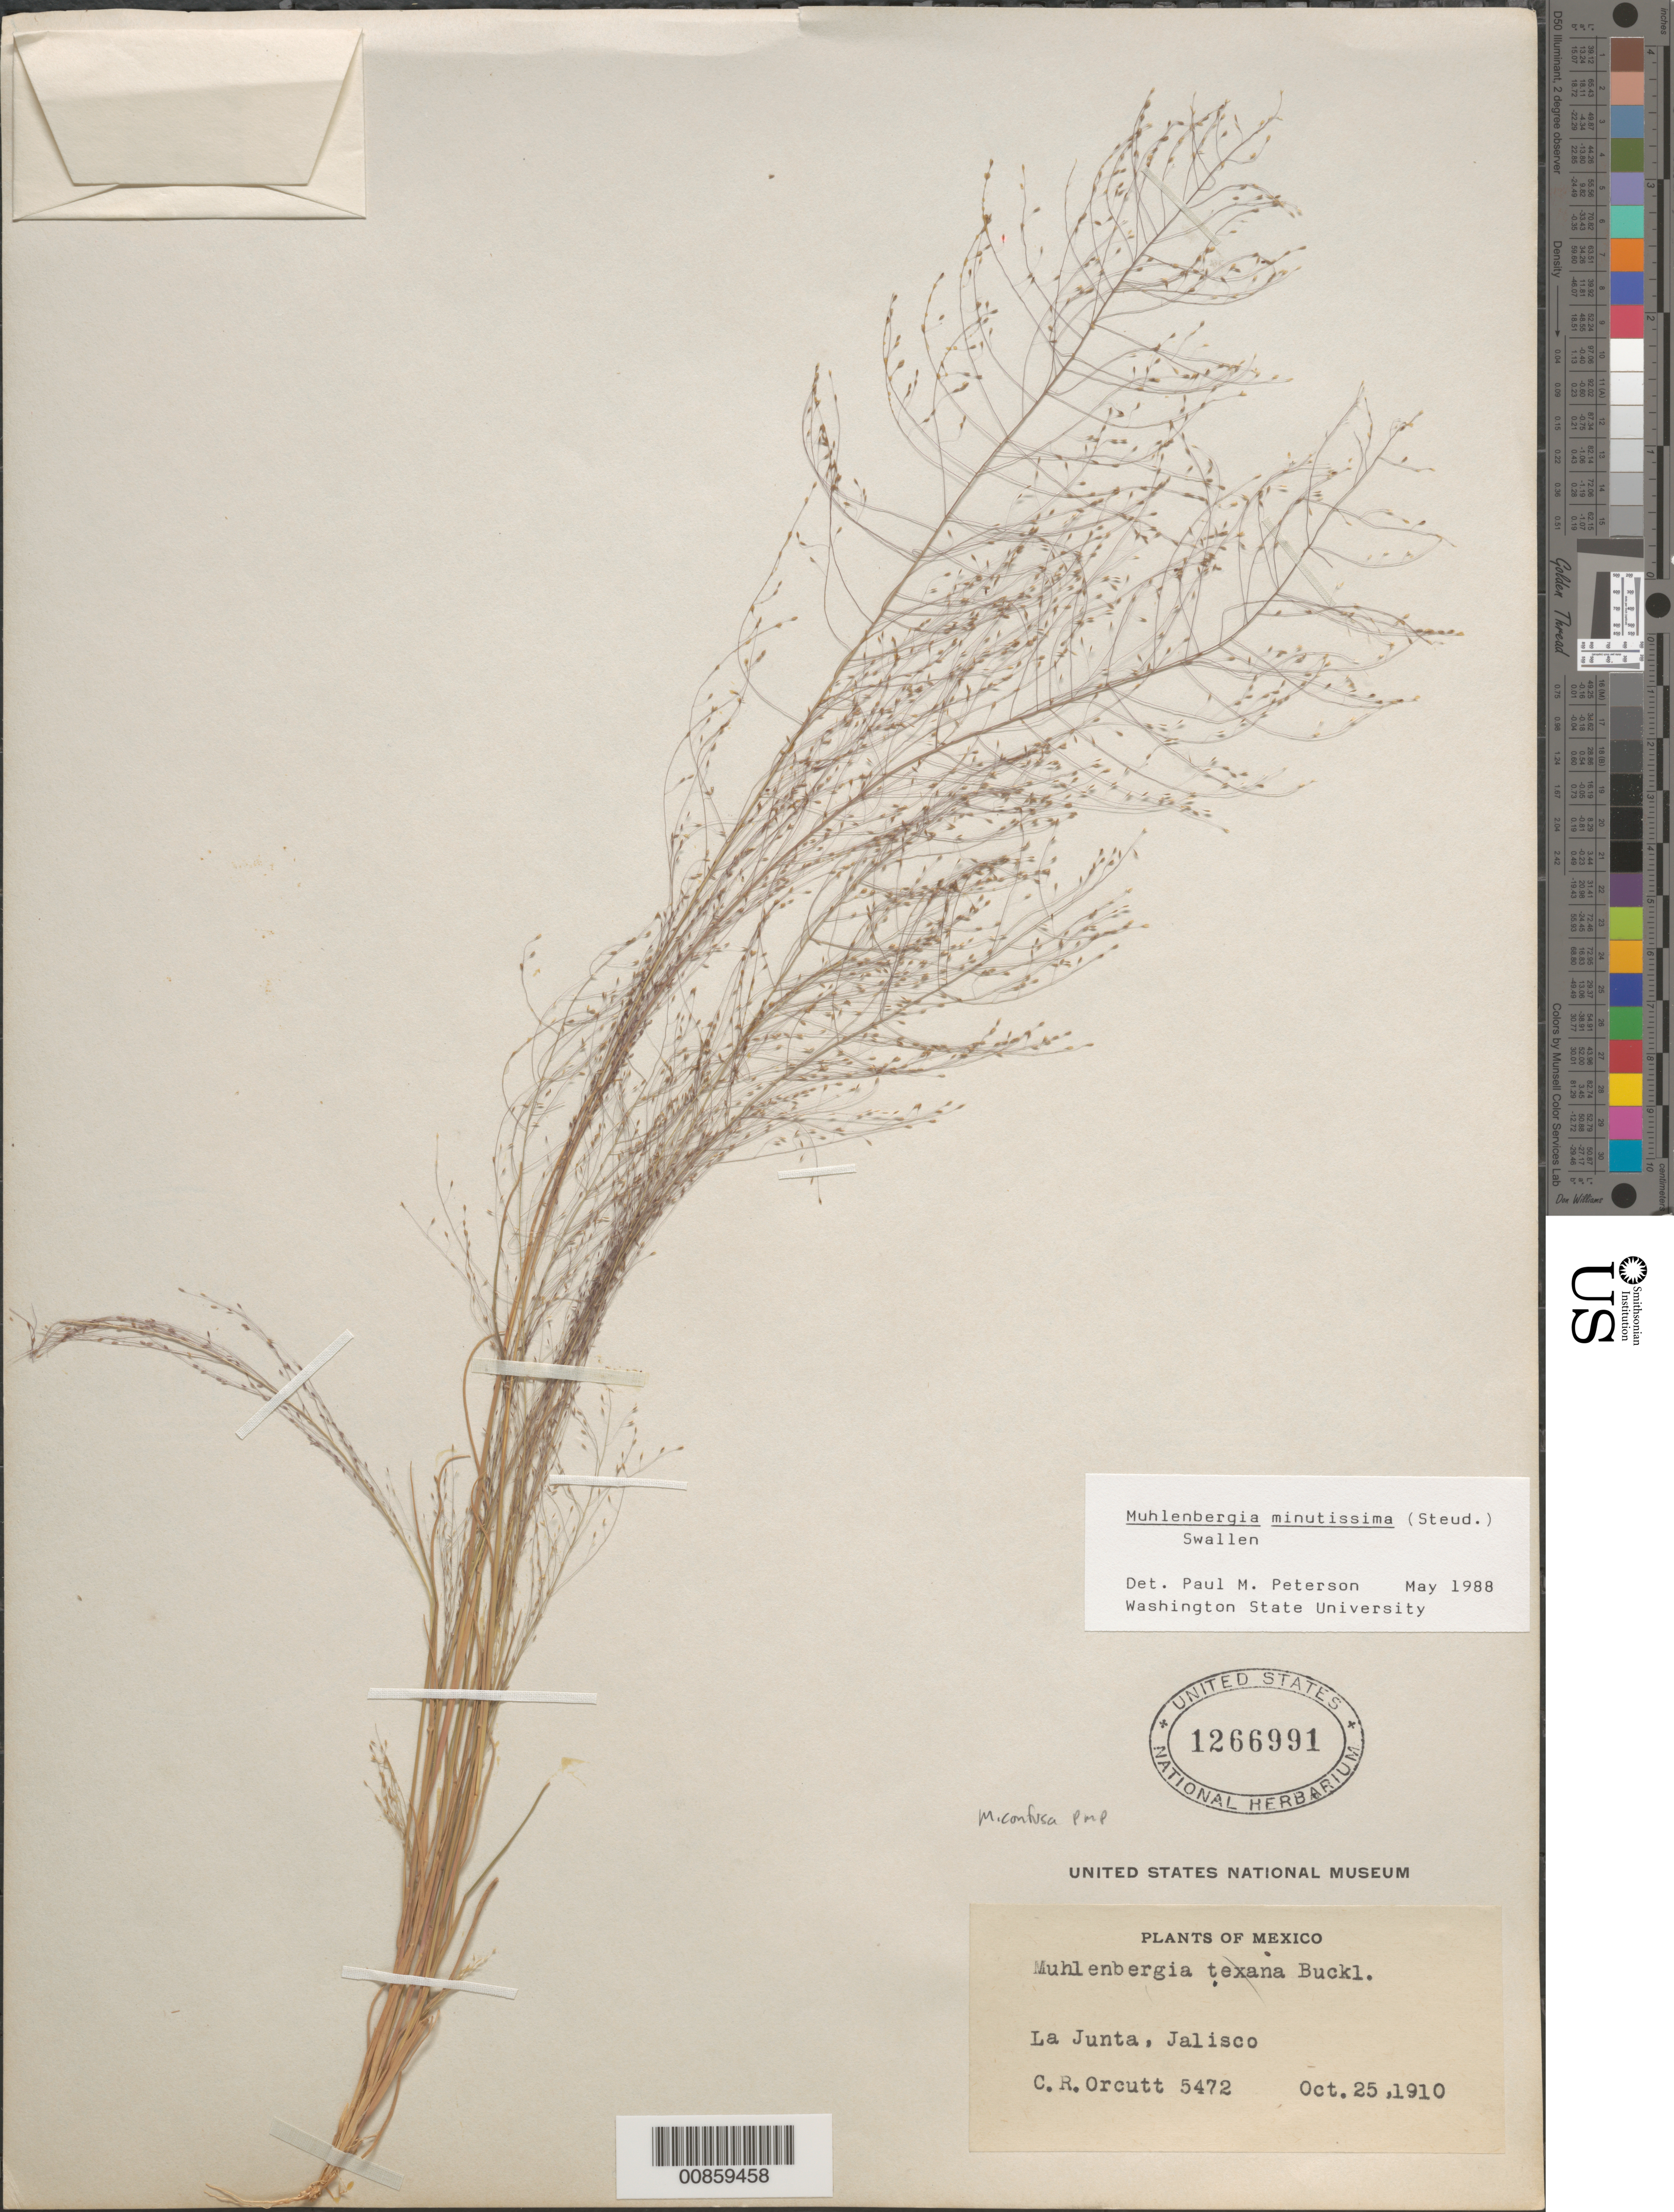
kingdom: Plantae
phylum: Tracheophyta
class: Liliopsida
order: Poales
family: Poaceae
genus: Muhlenbergia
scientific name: Muhlenbergia minutissima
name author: (Steud.) Swallen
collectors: C. R. Orcutt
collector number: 5472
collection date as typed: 25 Oct 1910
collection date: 1910-10-25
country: Mexico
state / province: Jalisco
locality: La Junta, Jal.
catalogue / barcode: US 1266991